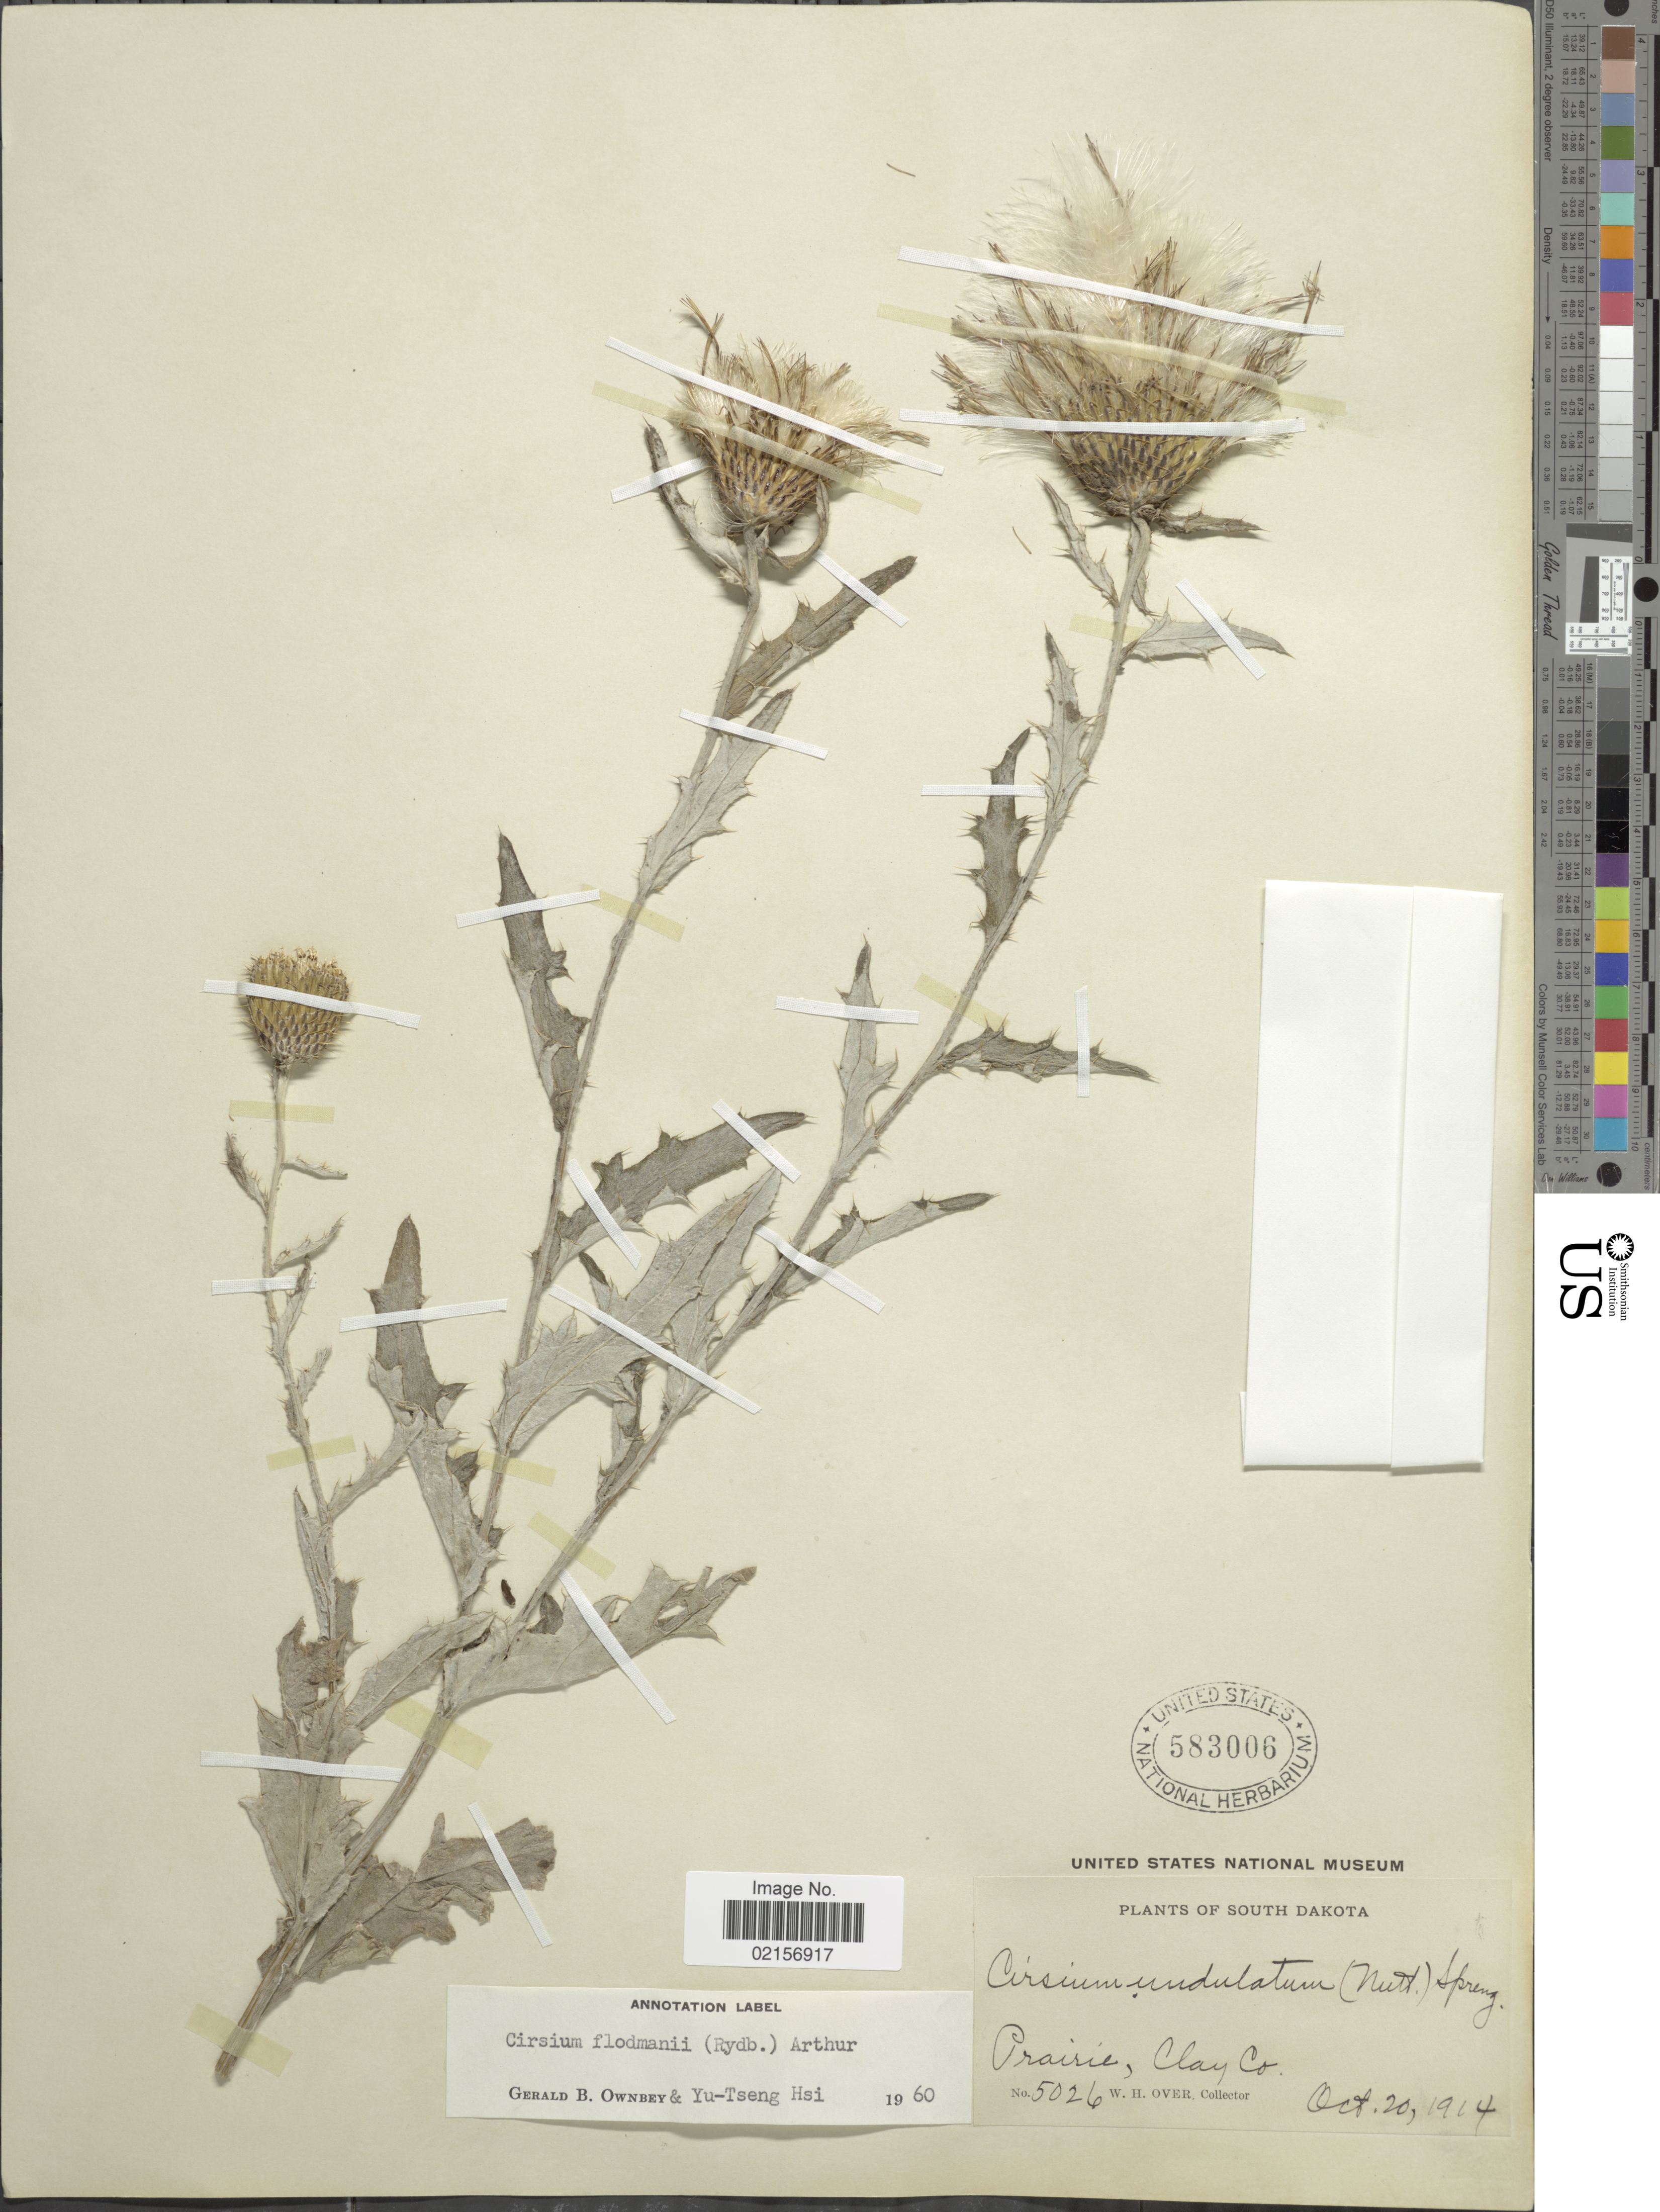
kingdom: Plantae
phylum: Tracheophyta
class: Magnoliopsida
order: Asterales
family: Asteraceae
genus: Cirsium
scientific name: Cirsium flodmanii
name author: (Rydb.) Arthur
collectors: W. Over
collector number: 5026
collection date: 1914-10-20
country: United States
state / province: South Dakota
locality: Prairie, Clay Co.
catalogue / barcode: US 593006